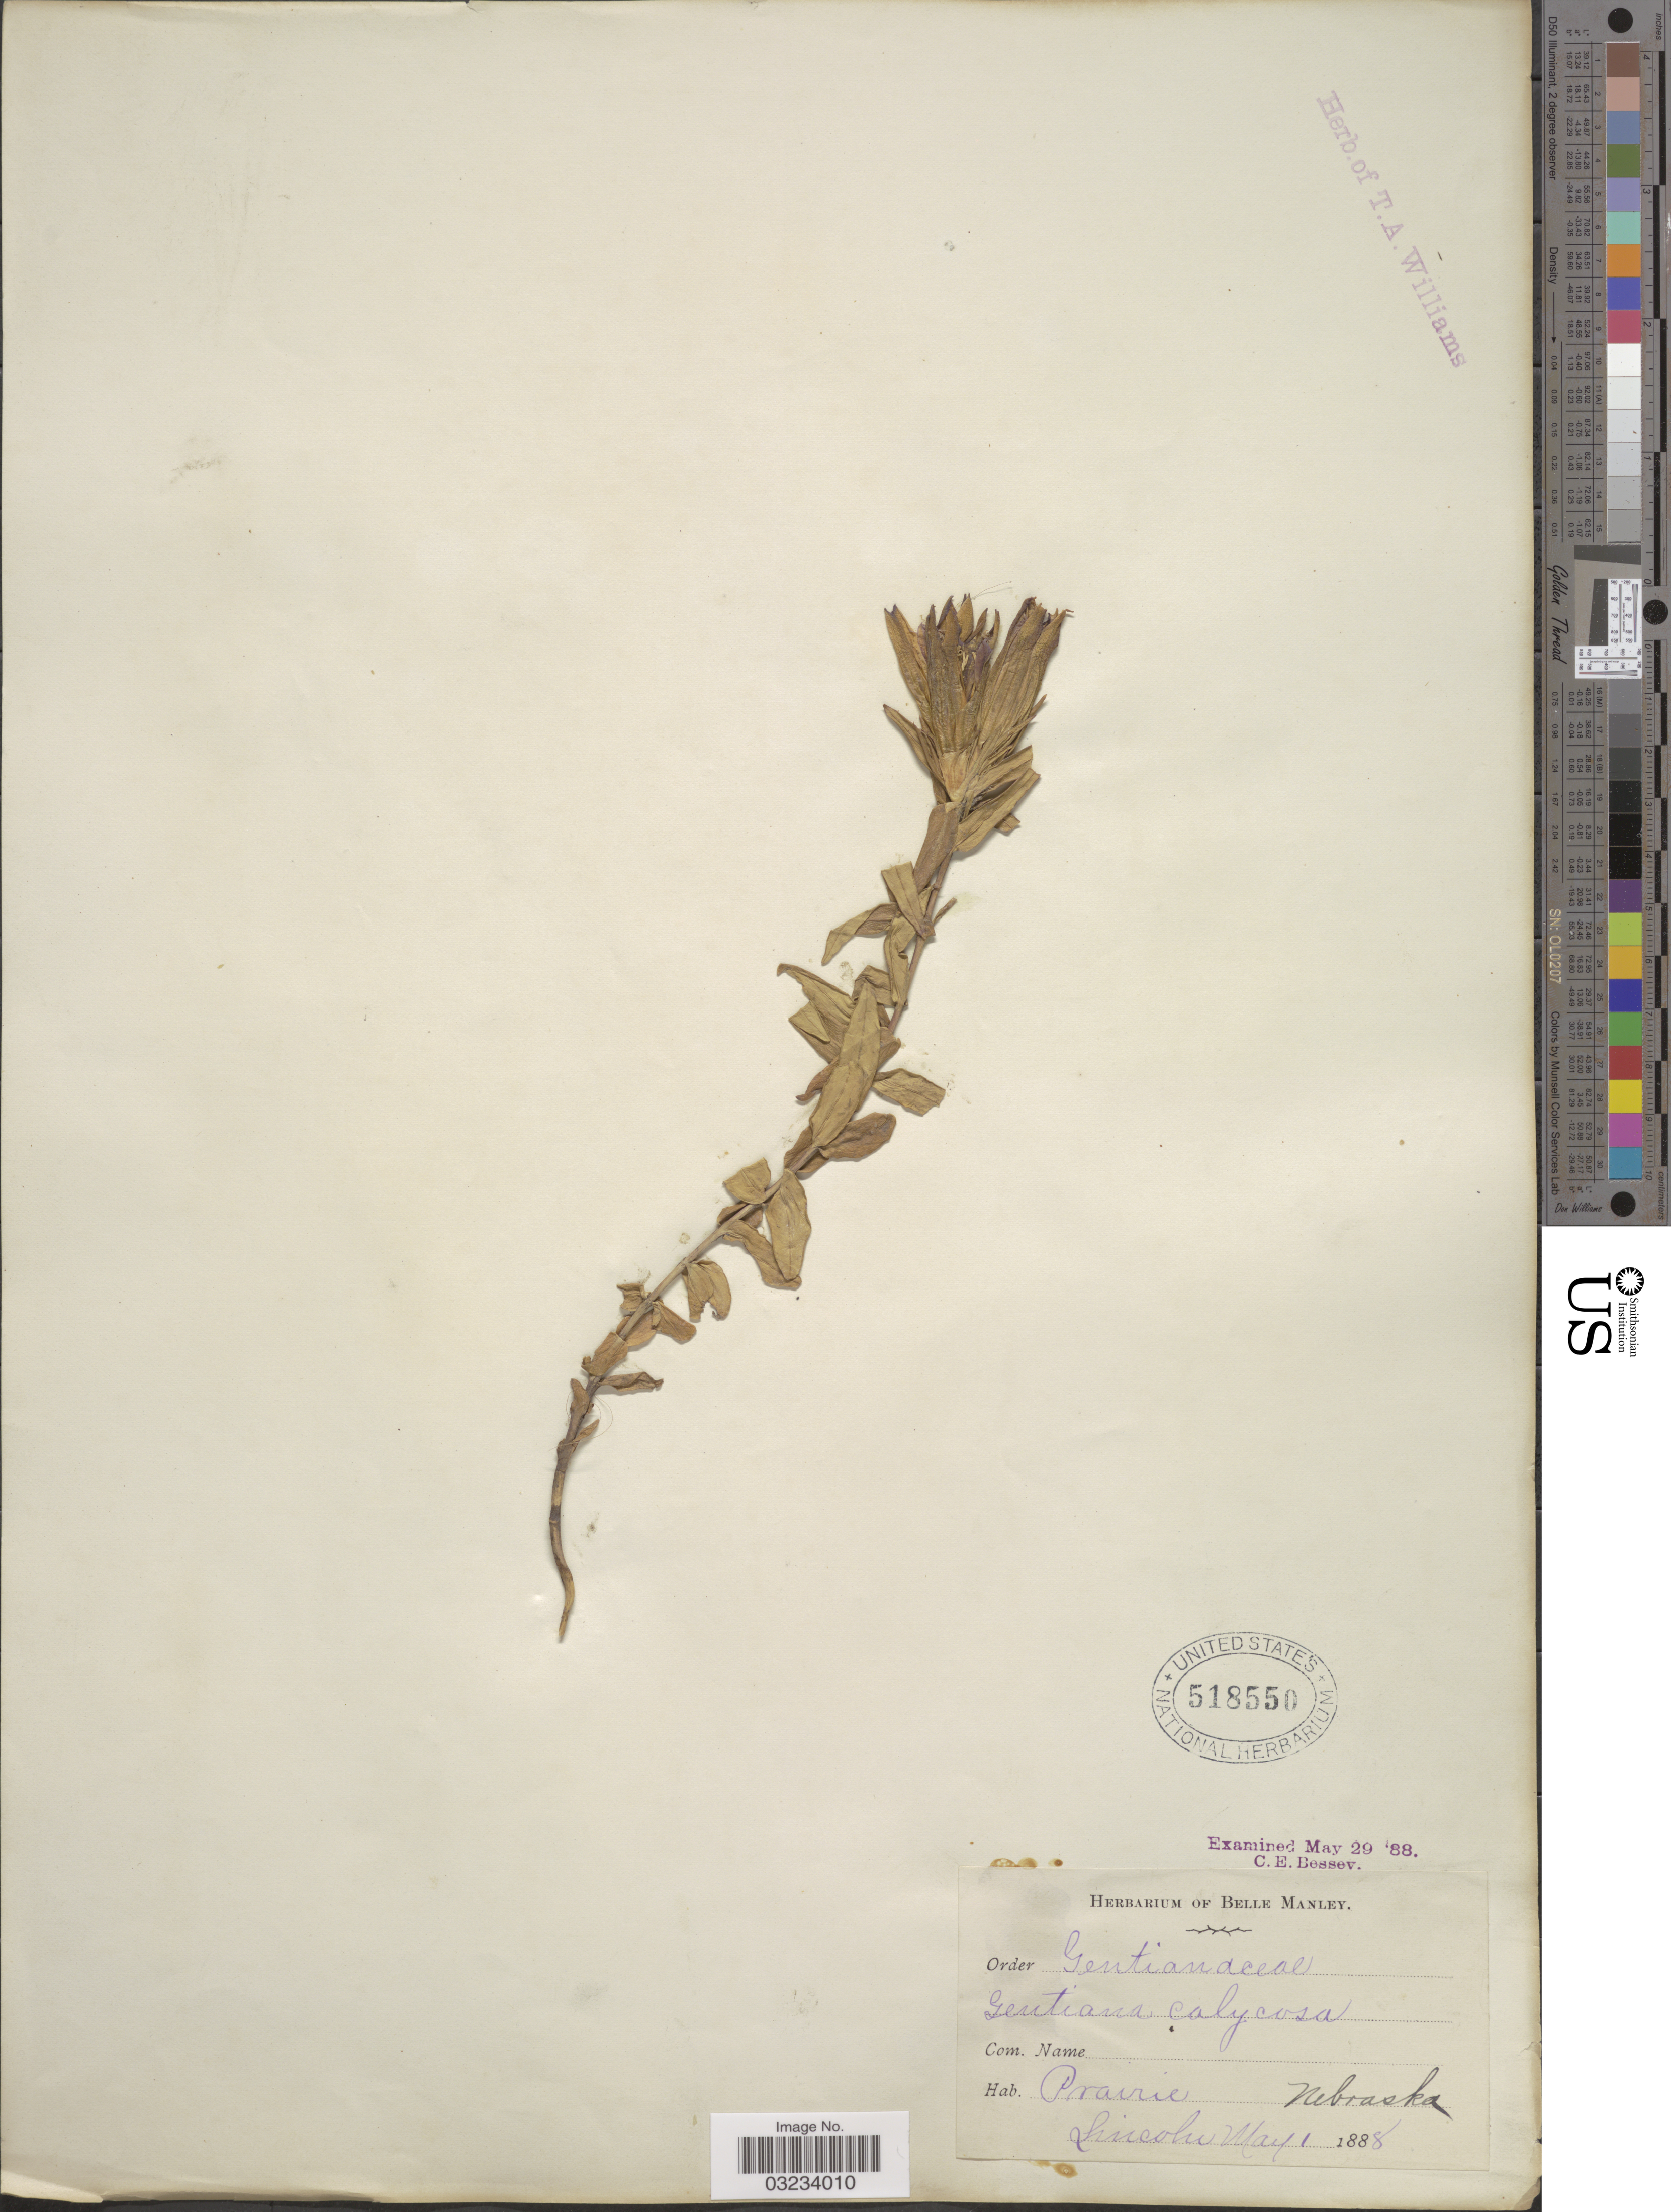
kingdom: Plantae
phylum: Tracheophyta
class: Magnoliopsida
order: Gentianales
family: Gentianaceae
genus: Gentiana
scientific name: Gentiana calycosa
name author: Griseb.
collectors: ex herb. of Belle Manley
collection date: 1888-05-01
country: United States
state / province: Nebraska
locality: Lincoln.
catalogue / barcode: US 518550